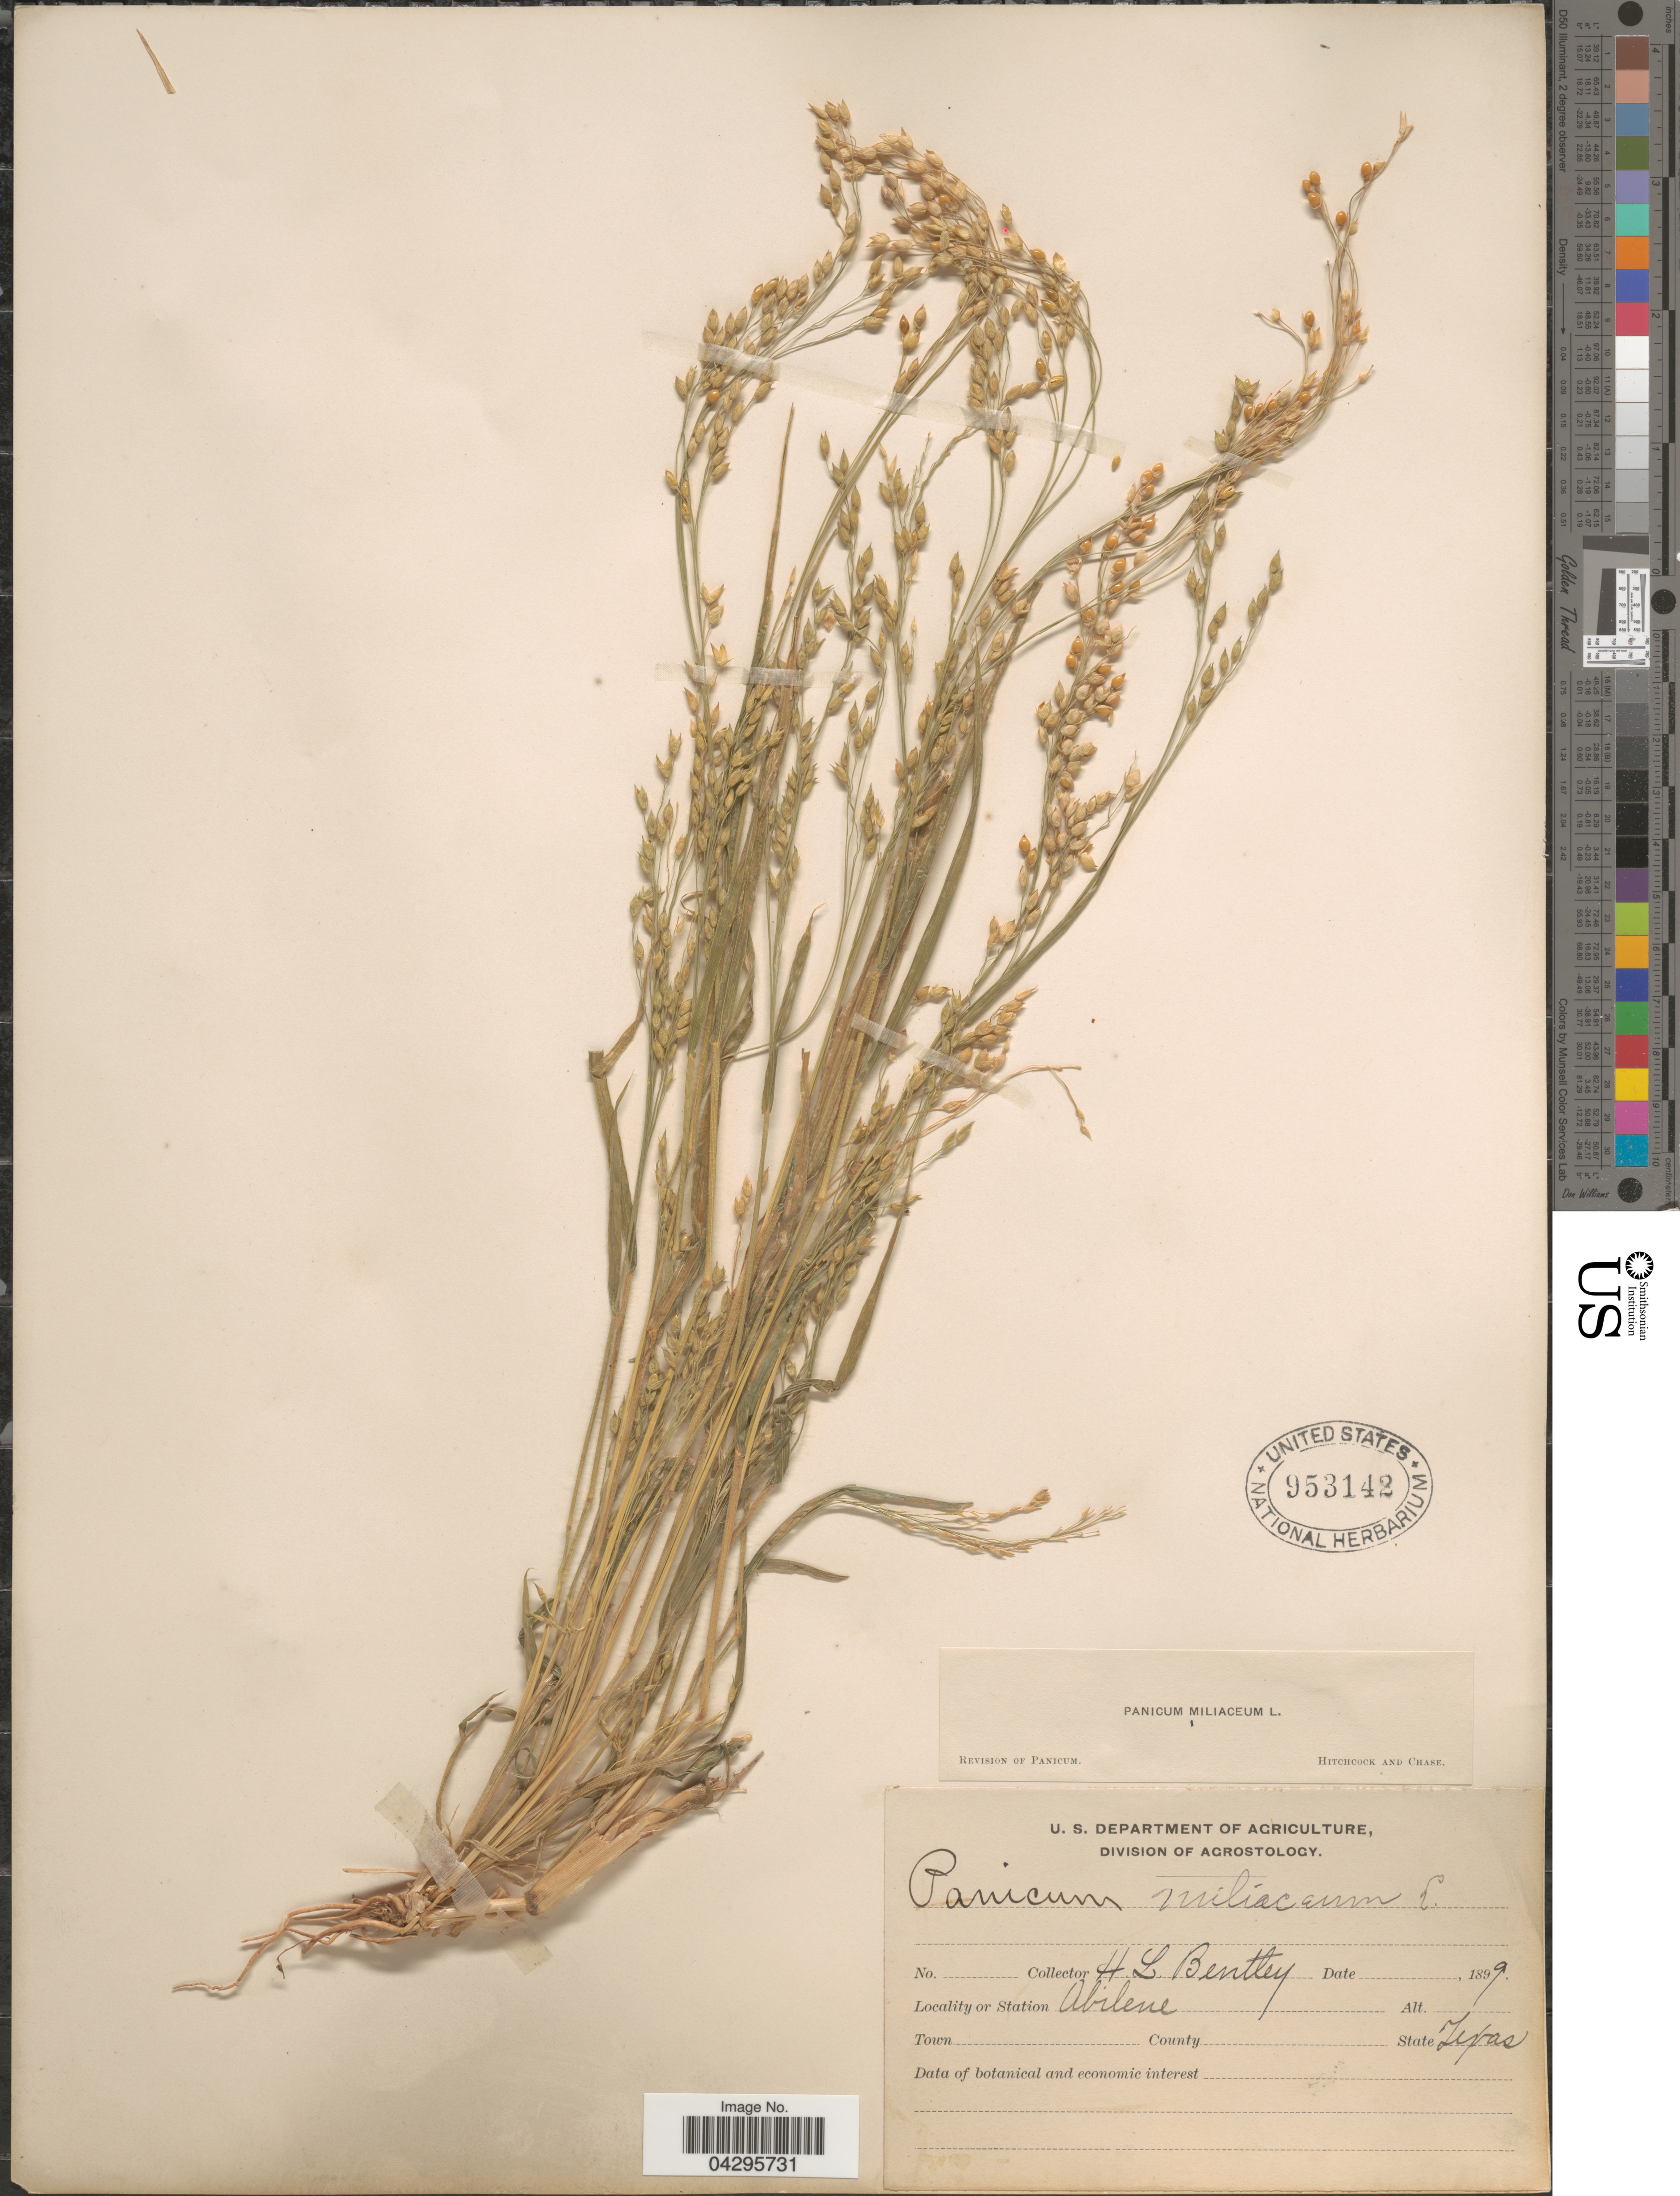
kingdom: Plantae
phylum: Tracheophyta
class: Liliopsida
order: Poales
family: Poaceae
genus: Panicum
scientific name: Panicum miliaceum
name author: L.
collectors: H. Bentley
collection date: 1899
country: United States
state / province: Texas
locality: Abilene.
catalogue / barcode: US 953142